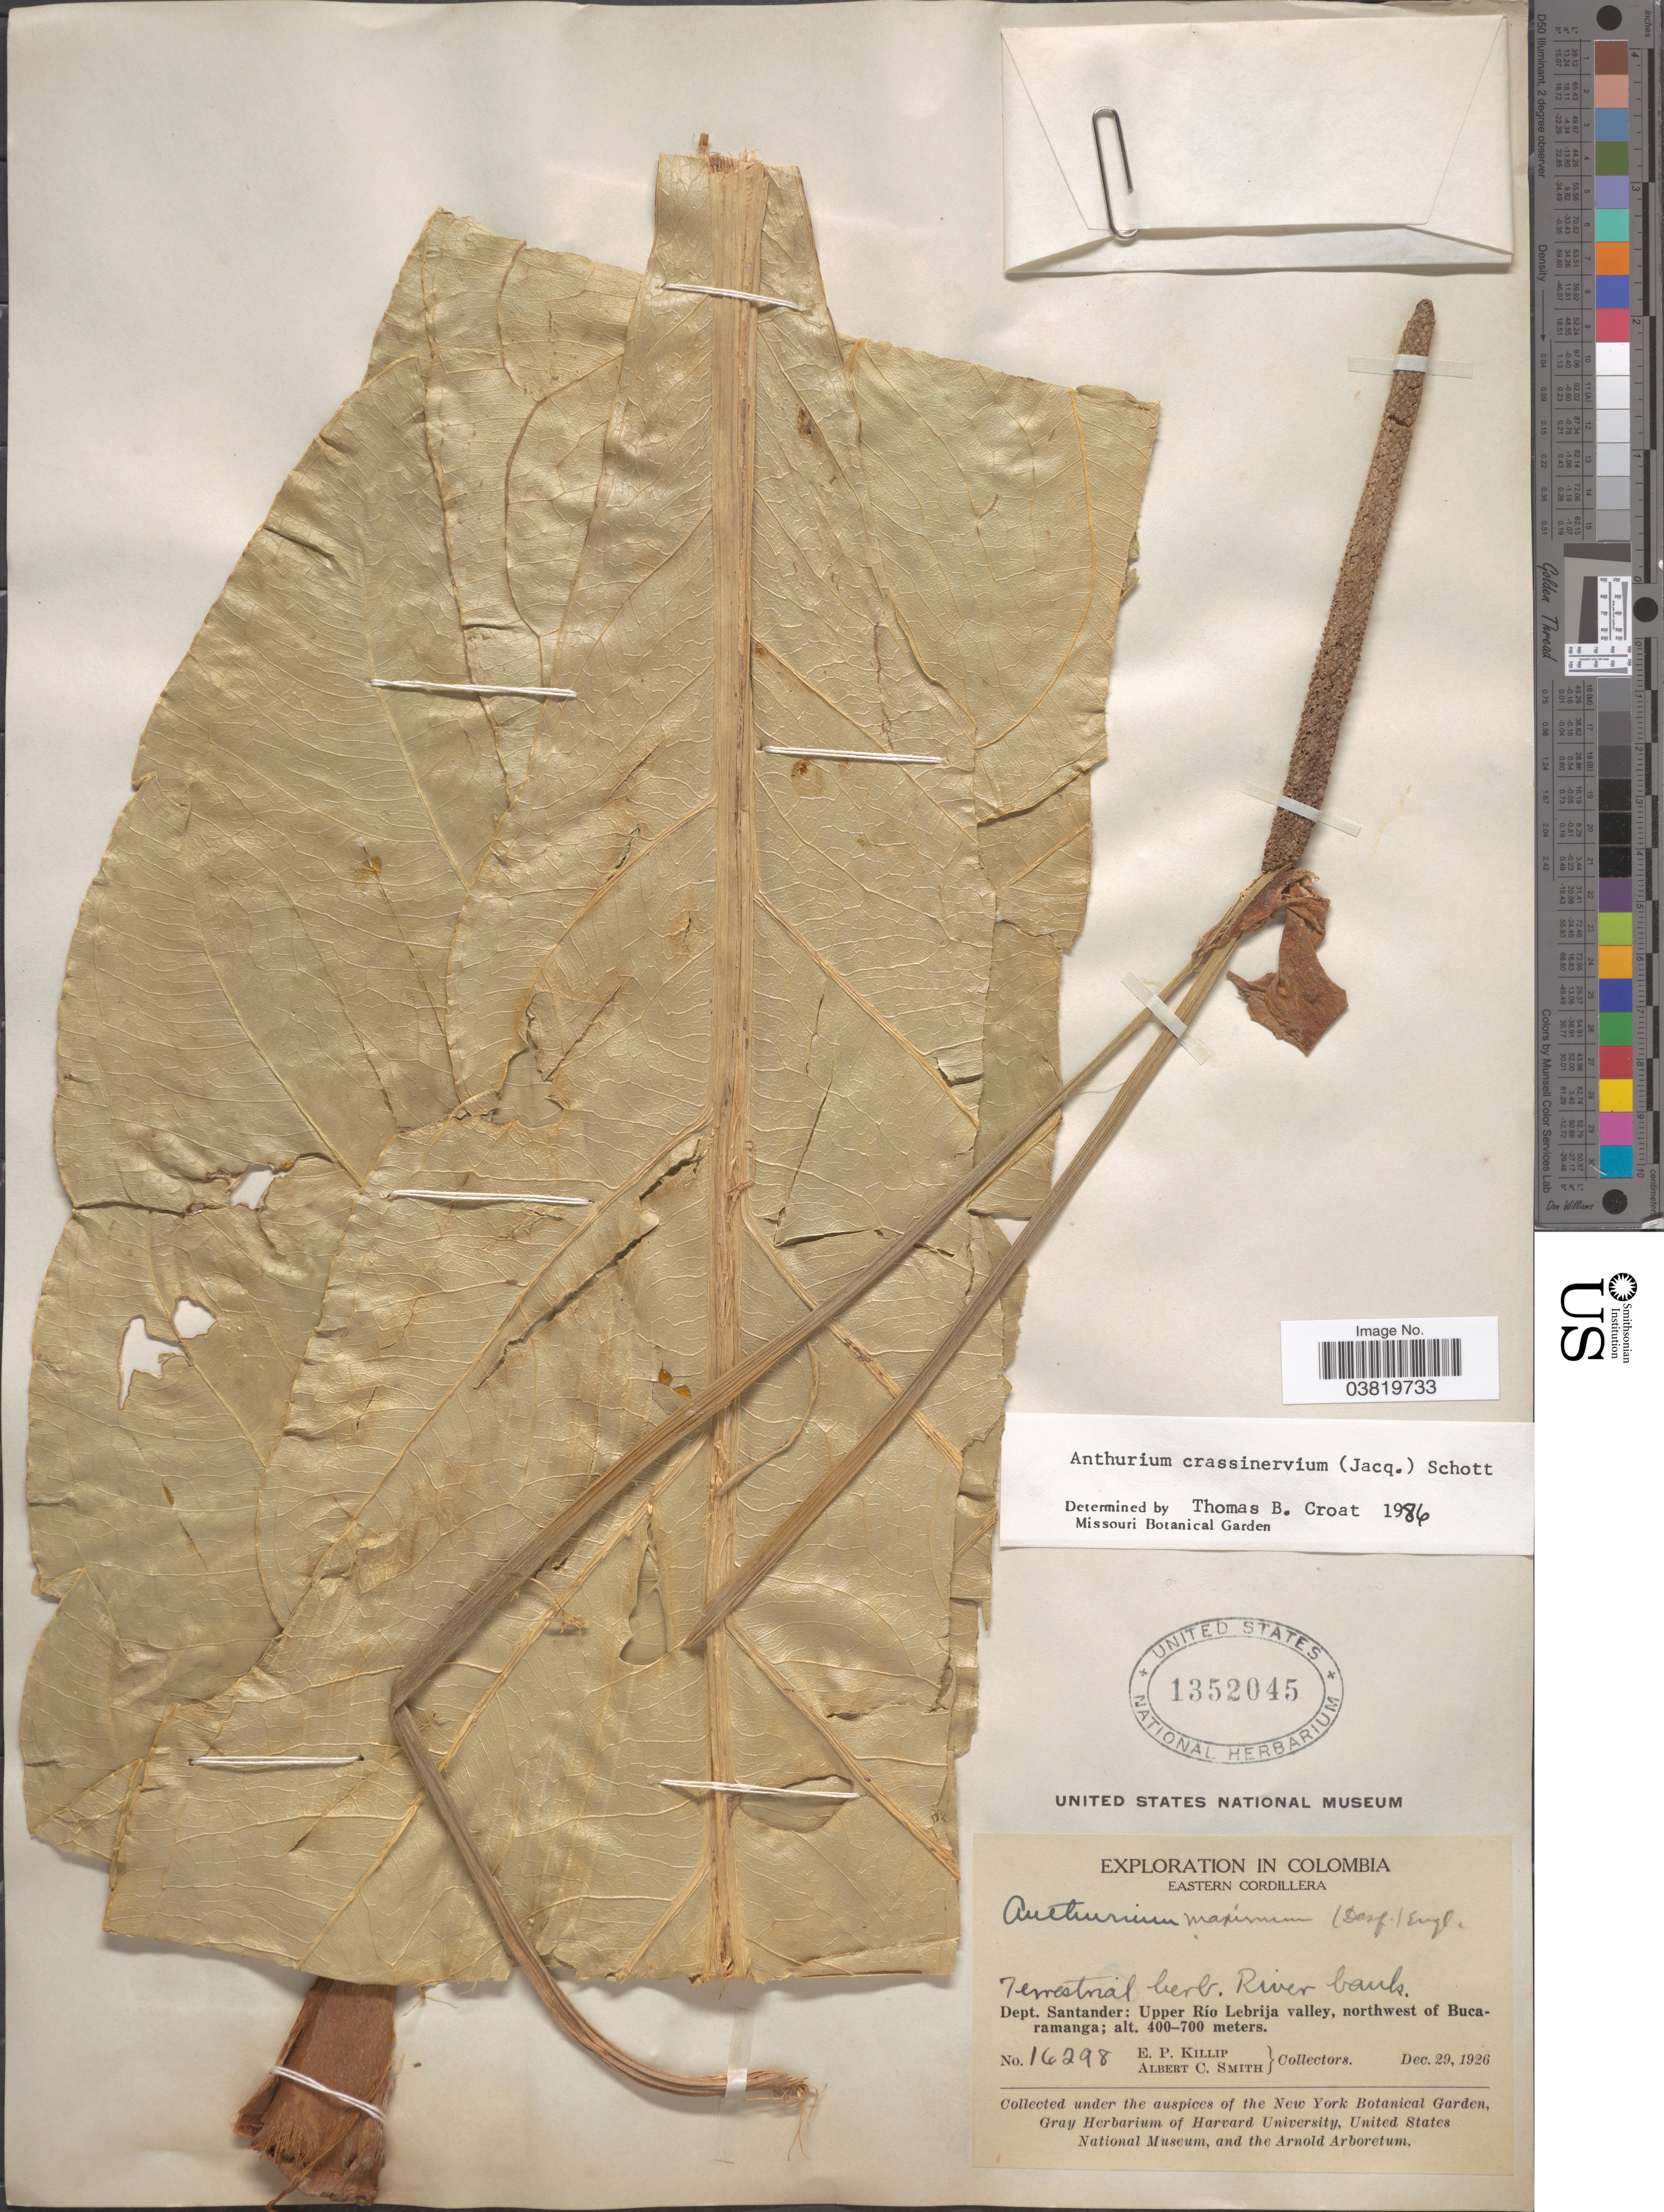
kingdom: Plantae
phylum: Tracheophyta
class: Liliopsida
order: Alismatales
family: Araceae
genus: Anthurium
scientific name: Anthurium crassinervium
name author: (Jacq.) Schott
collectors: E. P. Killip & A. C. Smith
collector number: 16298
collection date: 1926-12-29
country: Colombia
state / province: Santander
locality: Eastern Cordillera. Dept. Santander: Upper Río Lebrija valley, northwest of Bucaramanga.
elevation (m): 400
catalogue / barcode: US 1352045